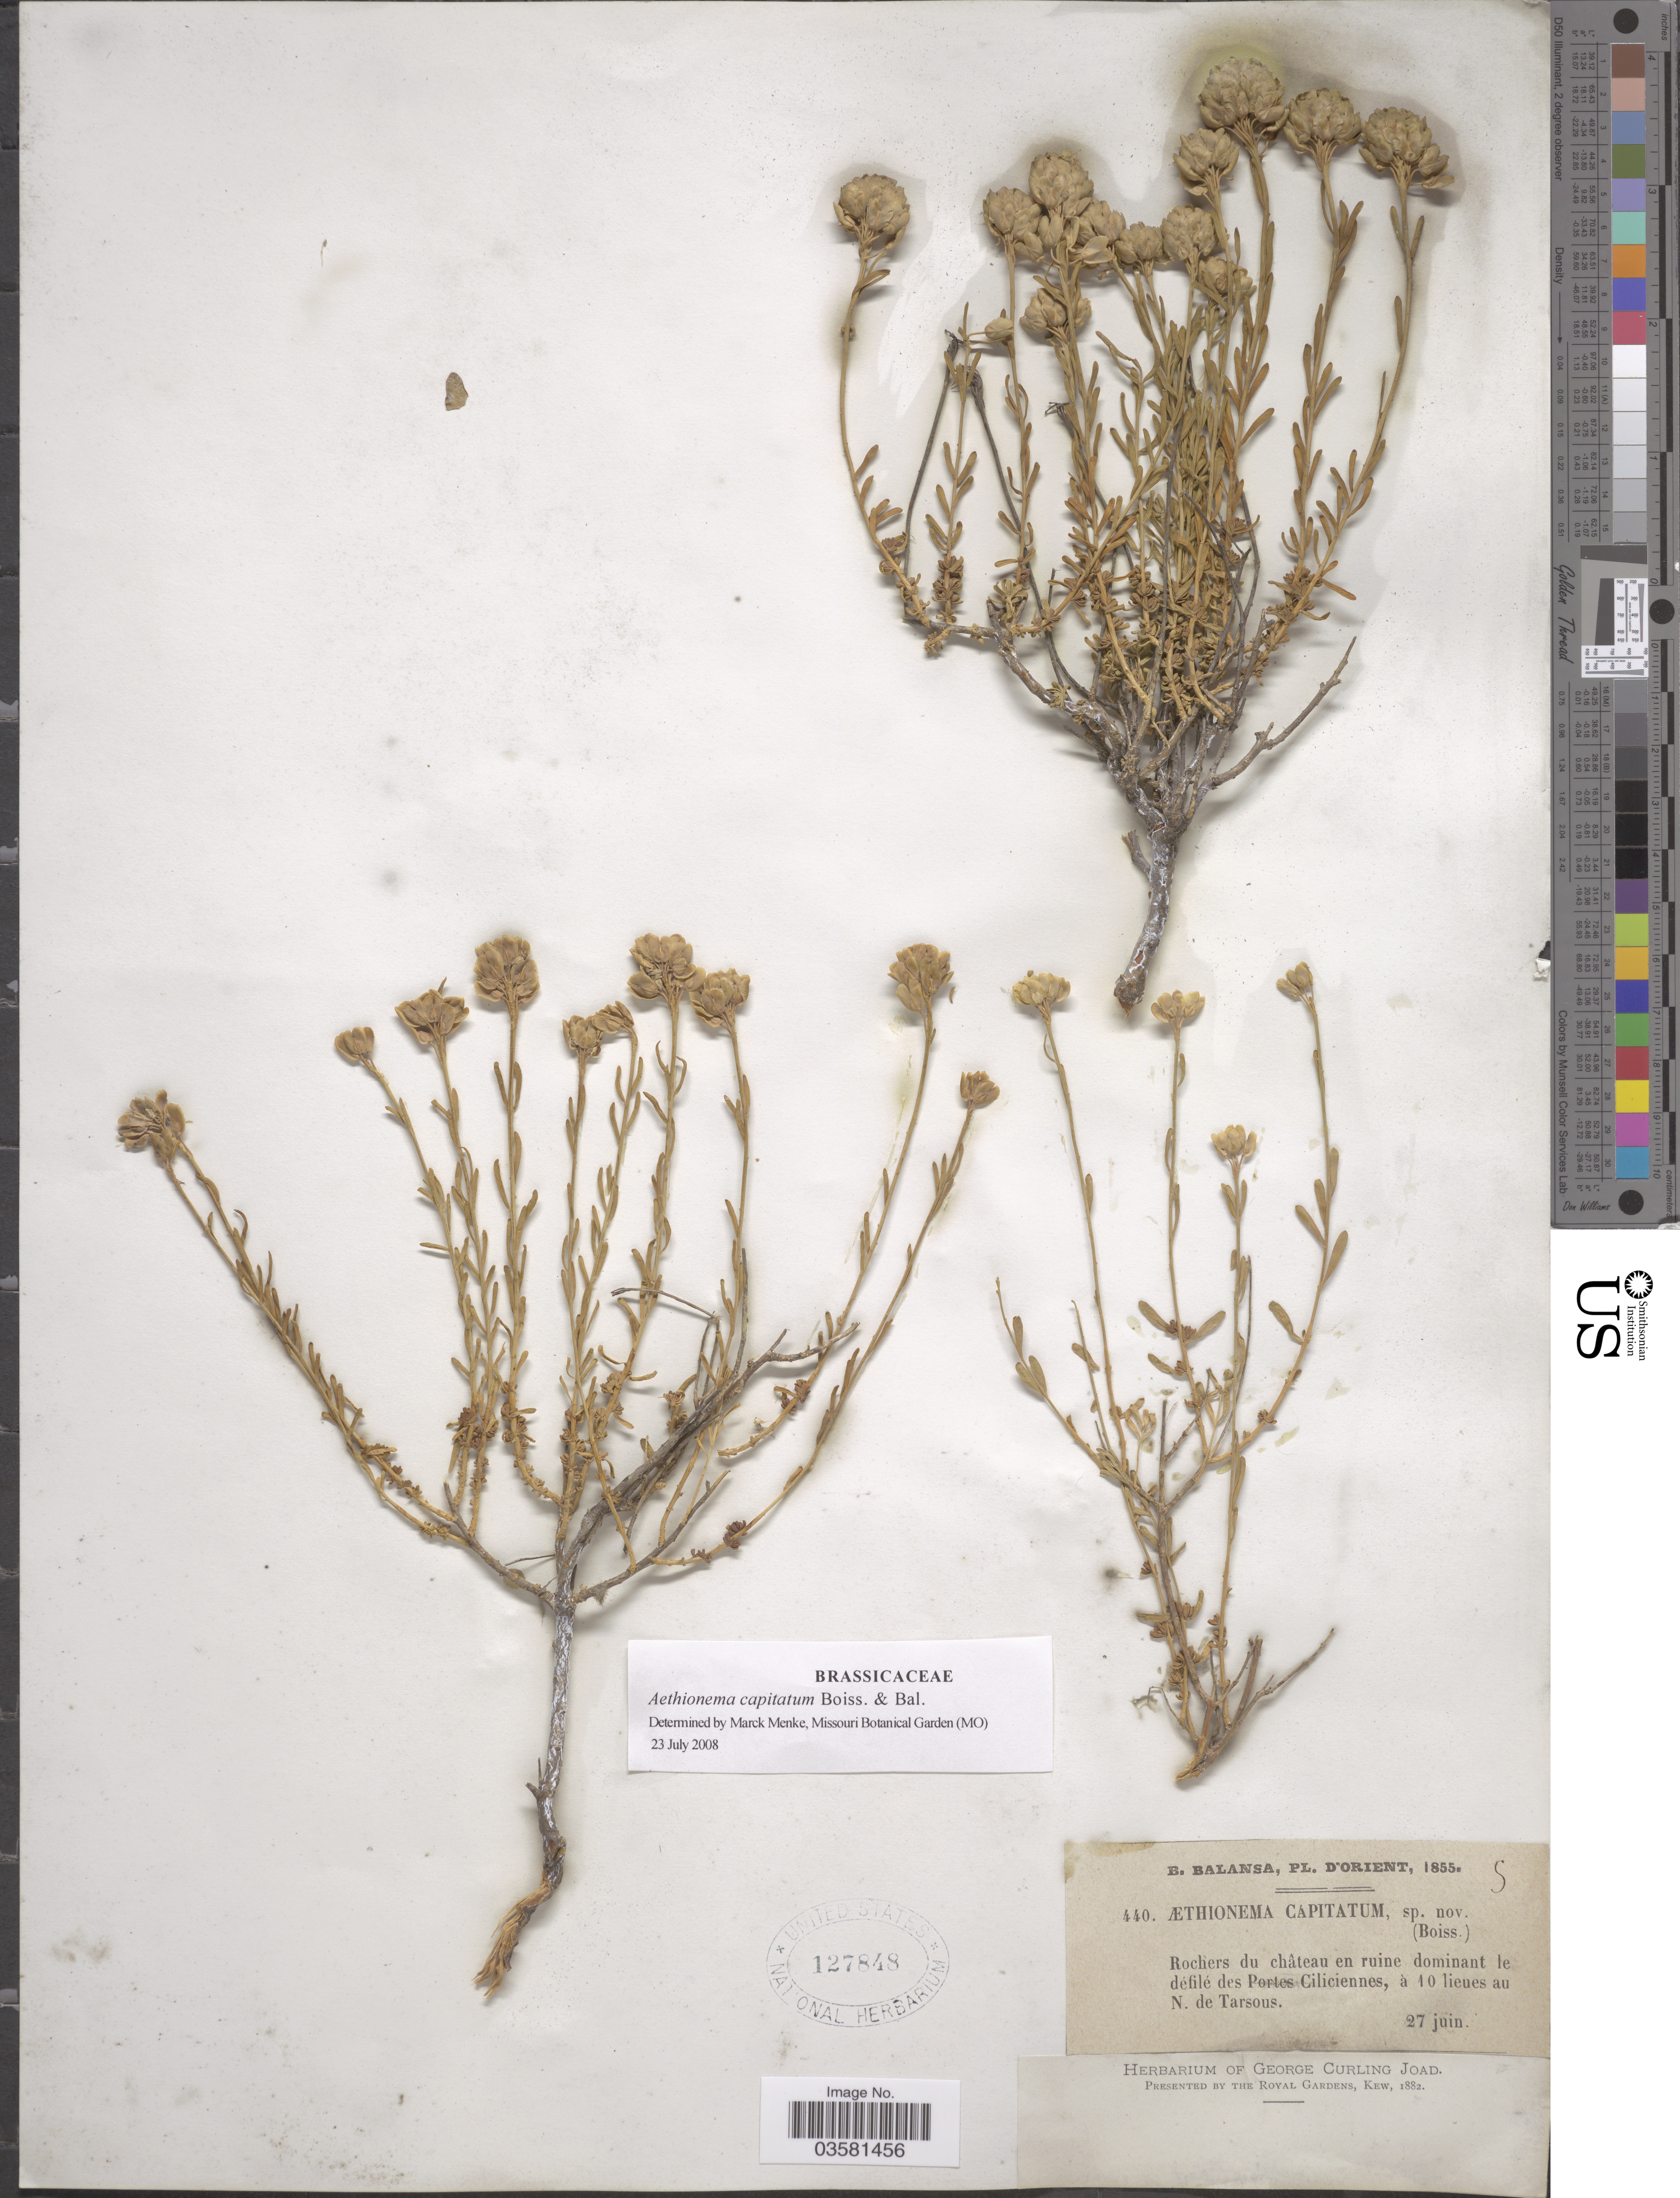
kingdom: Plantae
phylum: Tracheophyta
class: Magnoliopsida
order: Brassicales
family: Brassicaceae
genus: Aethionema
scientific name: Aethionema capitatum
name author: Boiss. & Balansa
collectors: B. Balansa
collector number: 440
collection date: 1855-06-27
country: Turkey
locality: D'Orient. Rochers du château en ruine dominant le défilé des Portes Ciliciennes, à 10 lieues au N. de Tarsous.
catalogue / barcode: US 127848